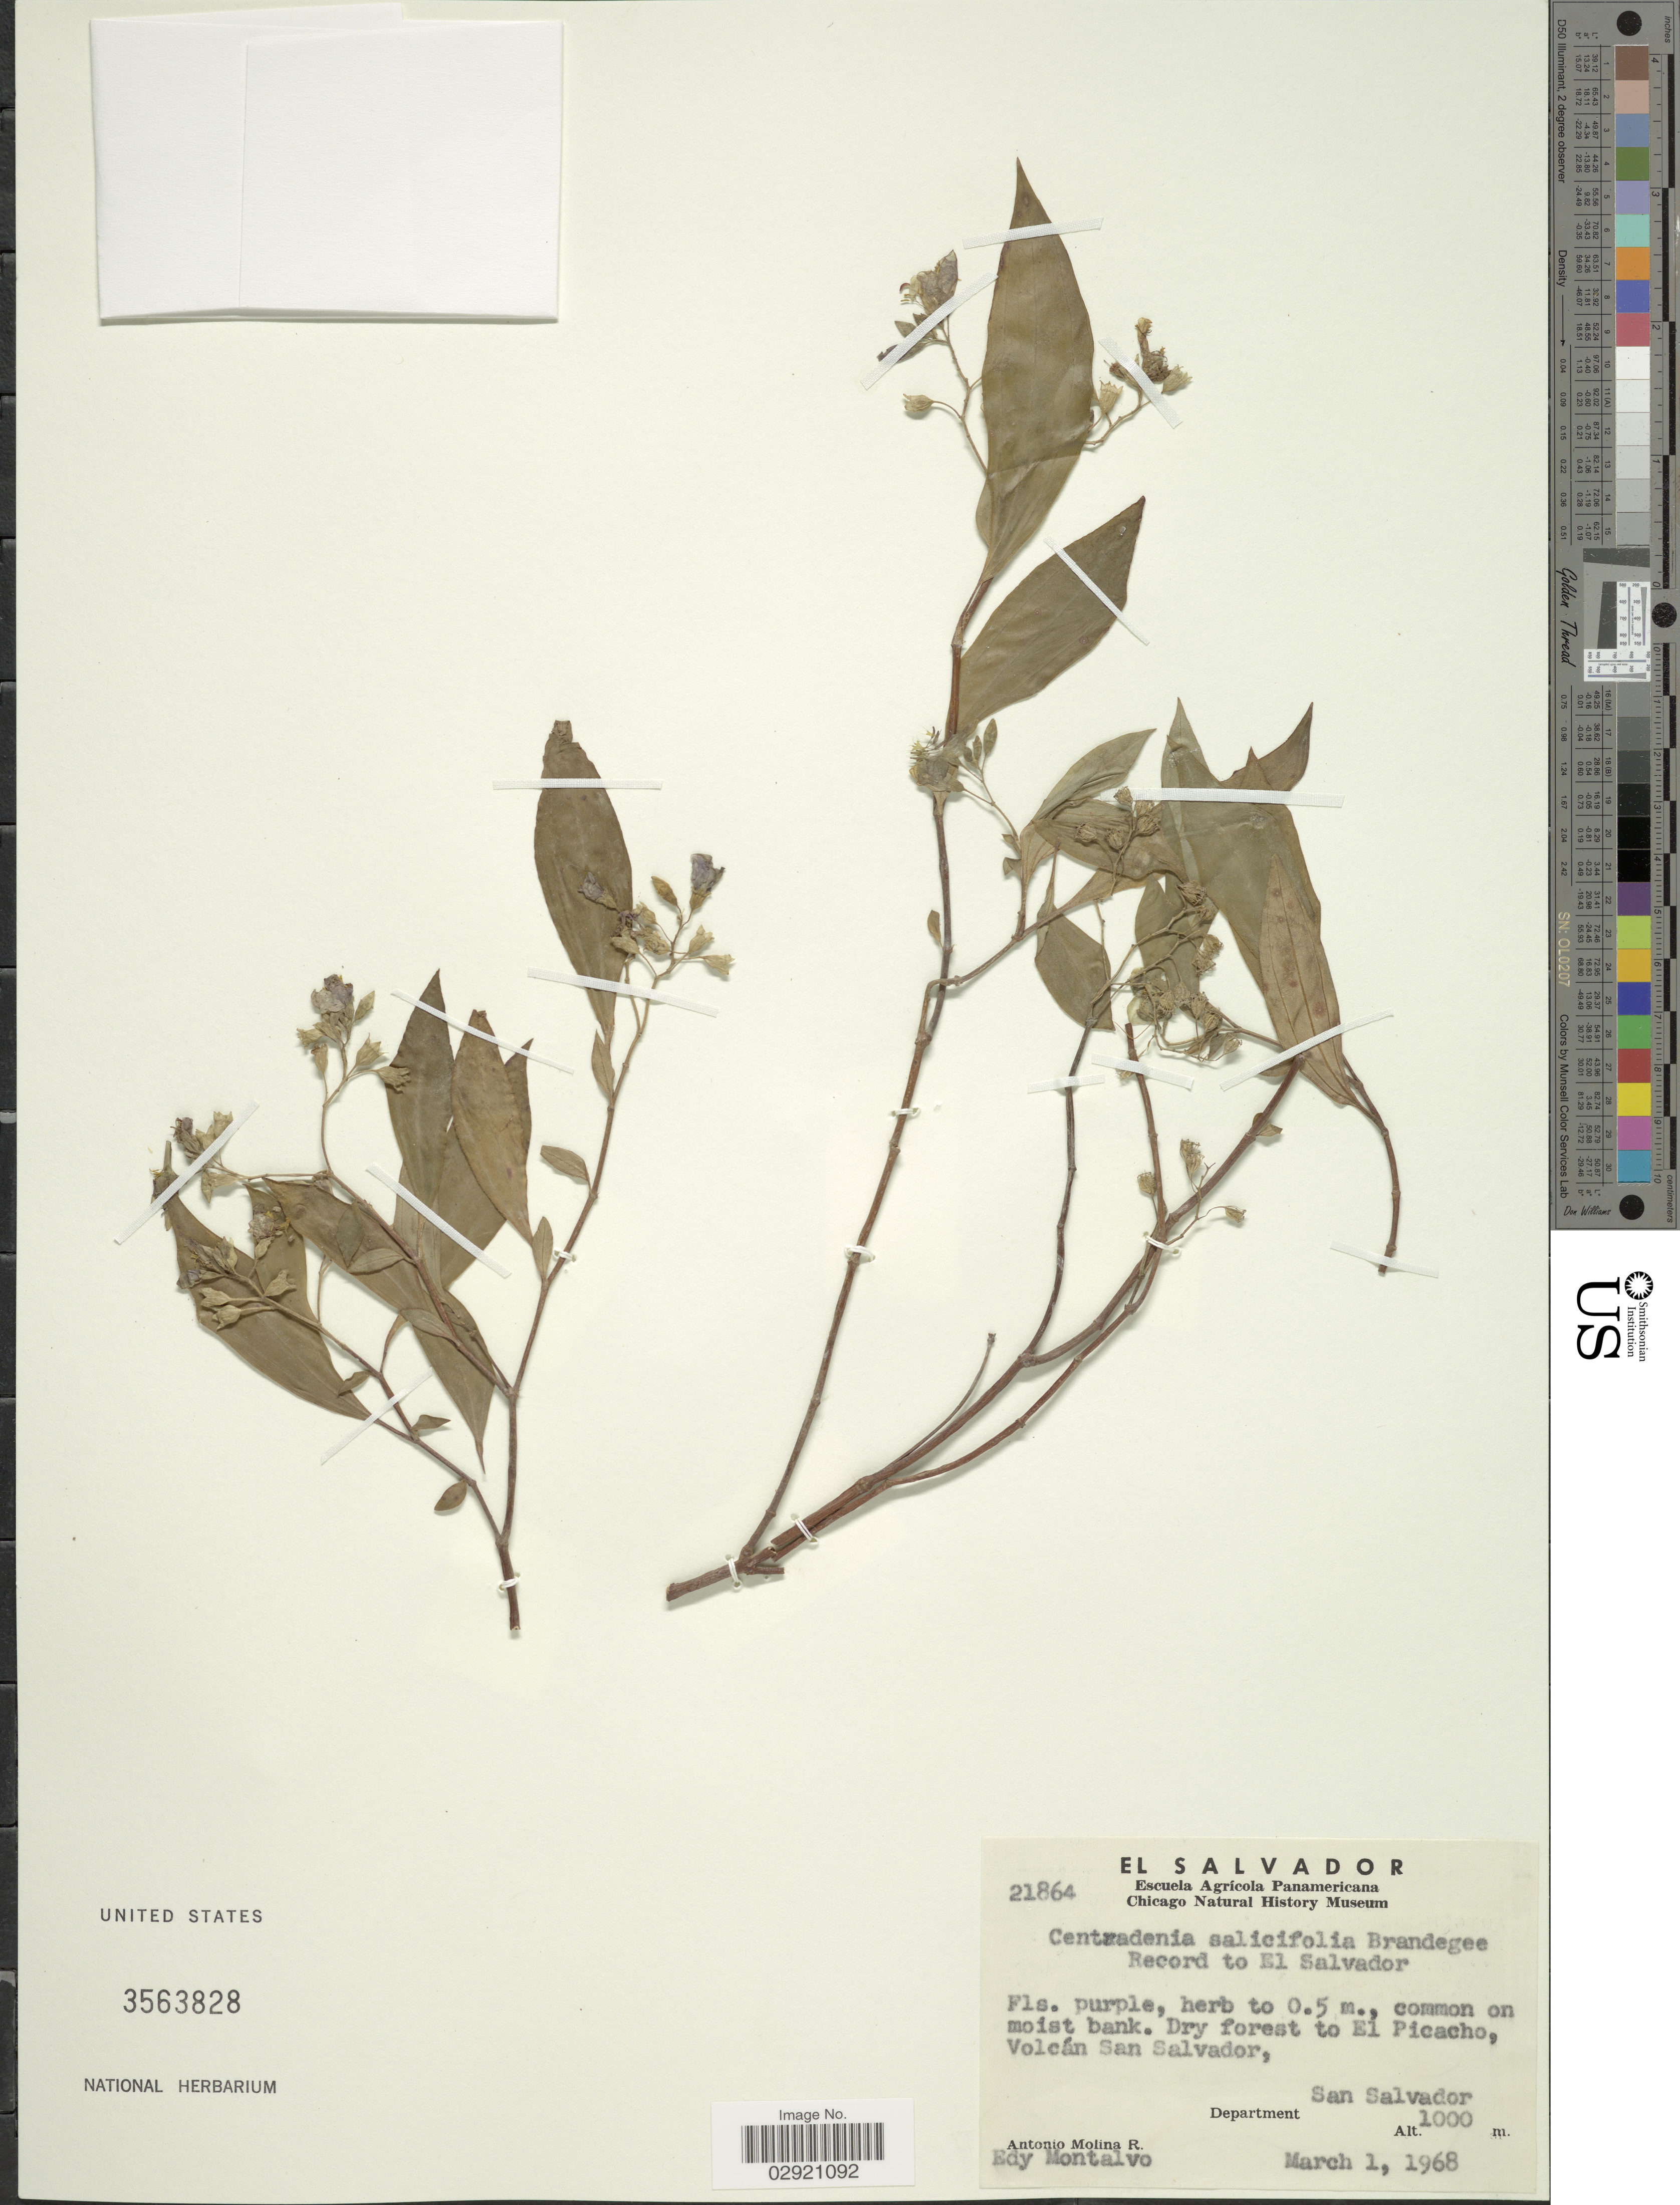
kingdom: Plantae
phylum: Tracheophyta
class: Magnoliopsida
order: Myrtales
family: Melastomataceae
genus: Centradenia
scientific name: Centradenia grandifolia subsp. grandifolia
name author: (Schltdl.) Endl.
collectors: A. Molina R. & E. A. Montalvo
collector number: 21864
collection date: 1968-03-01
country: El Salvador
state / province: San Salvador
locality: Dry forest to El Picacho, Volcán San Salvador, Department San Salvador.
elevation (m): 1000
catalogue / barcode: US 3563828